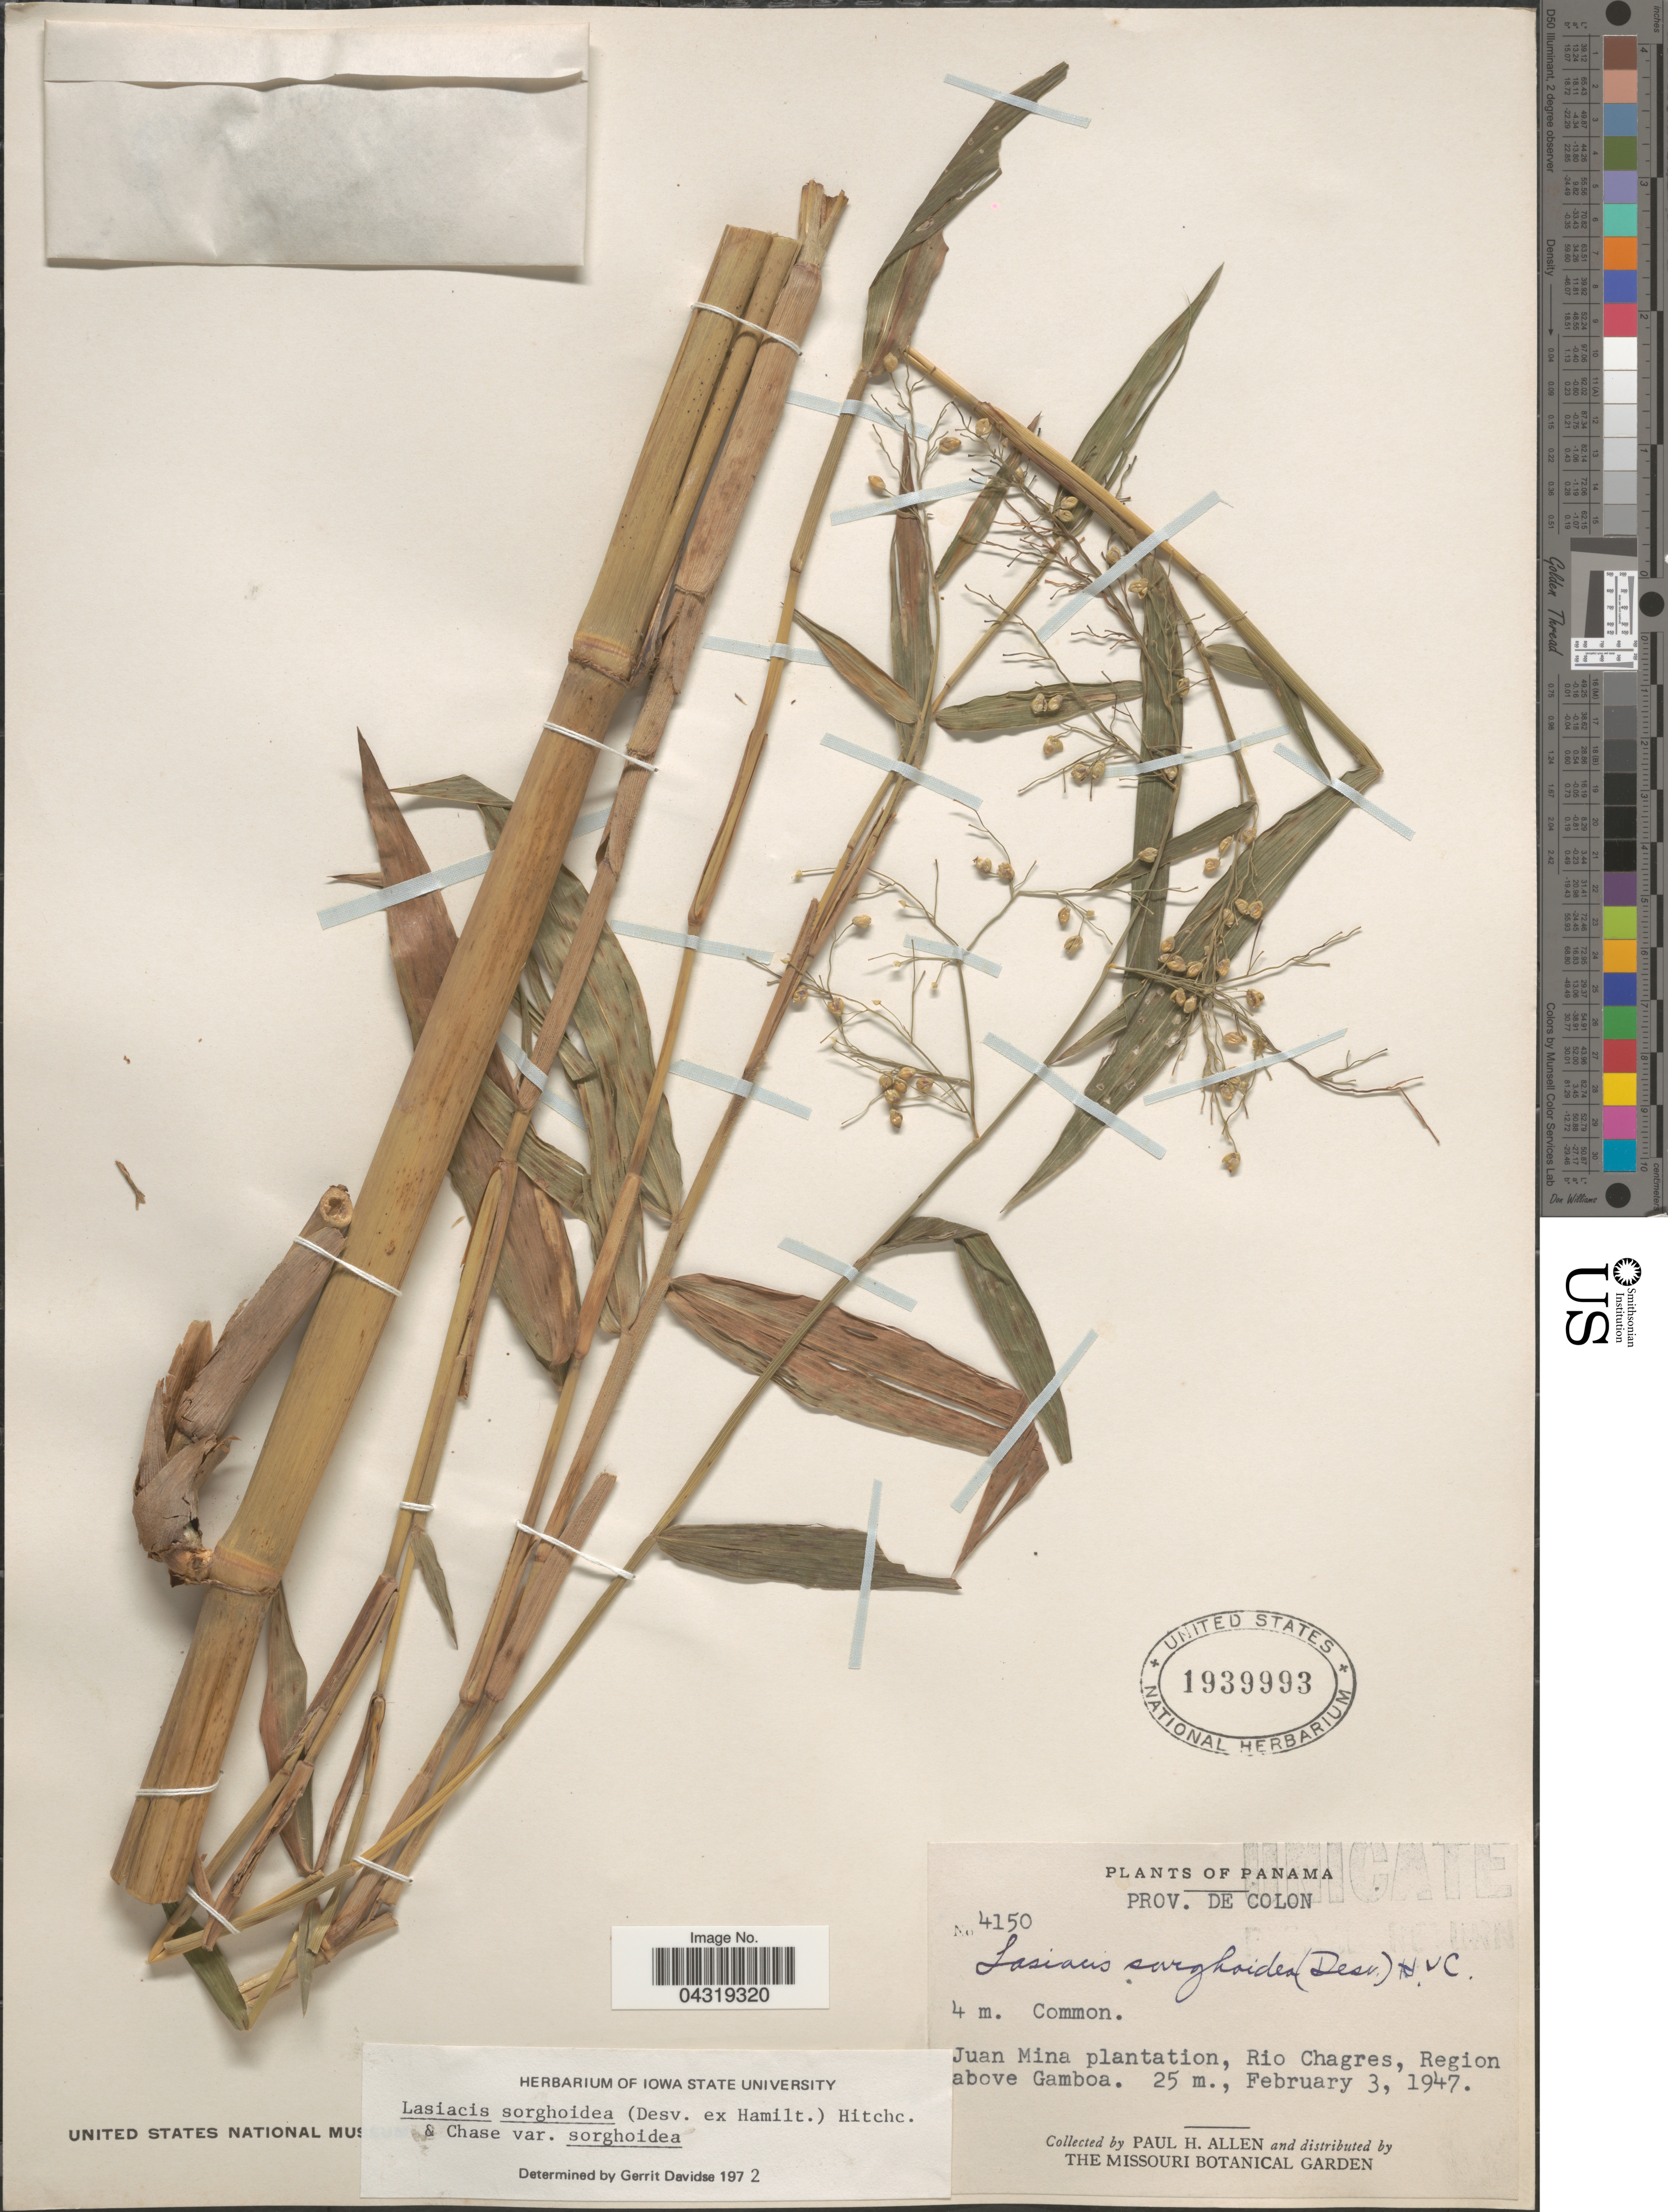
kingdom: Plantae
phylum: Tracheophyta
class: Liliopsida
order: Poales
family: Poaceae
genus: Lasiacis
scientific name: Lasiacis sorghoidea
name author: (Desv. ex Ham.) Hitchc. & Chase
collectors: P. H. Allen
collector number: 4150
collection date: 1947-02-03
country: Panama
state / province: Colón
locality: Prov. de Colon. Juan Mina Plantation, Rio Chagres, Region above Gamboa.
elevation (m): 25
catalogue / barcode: US 1939993